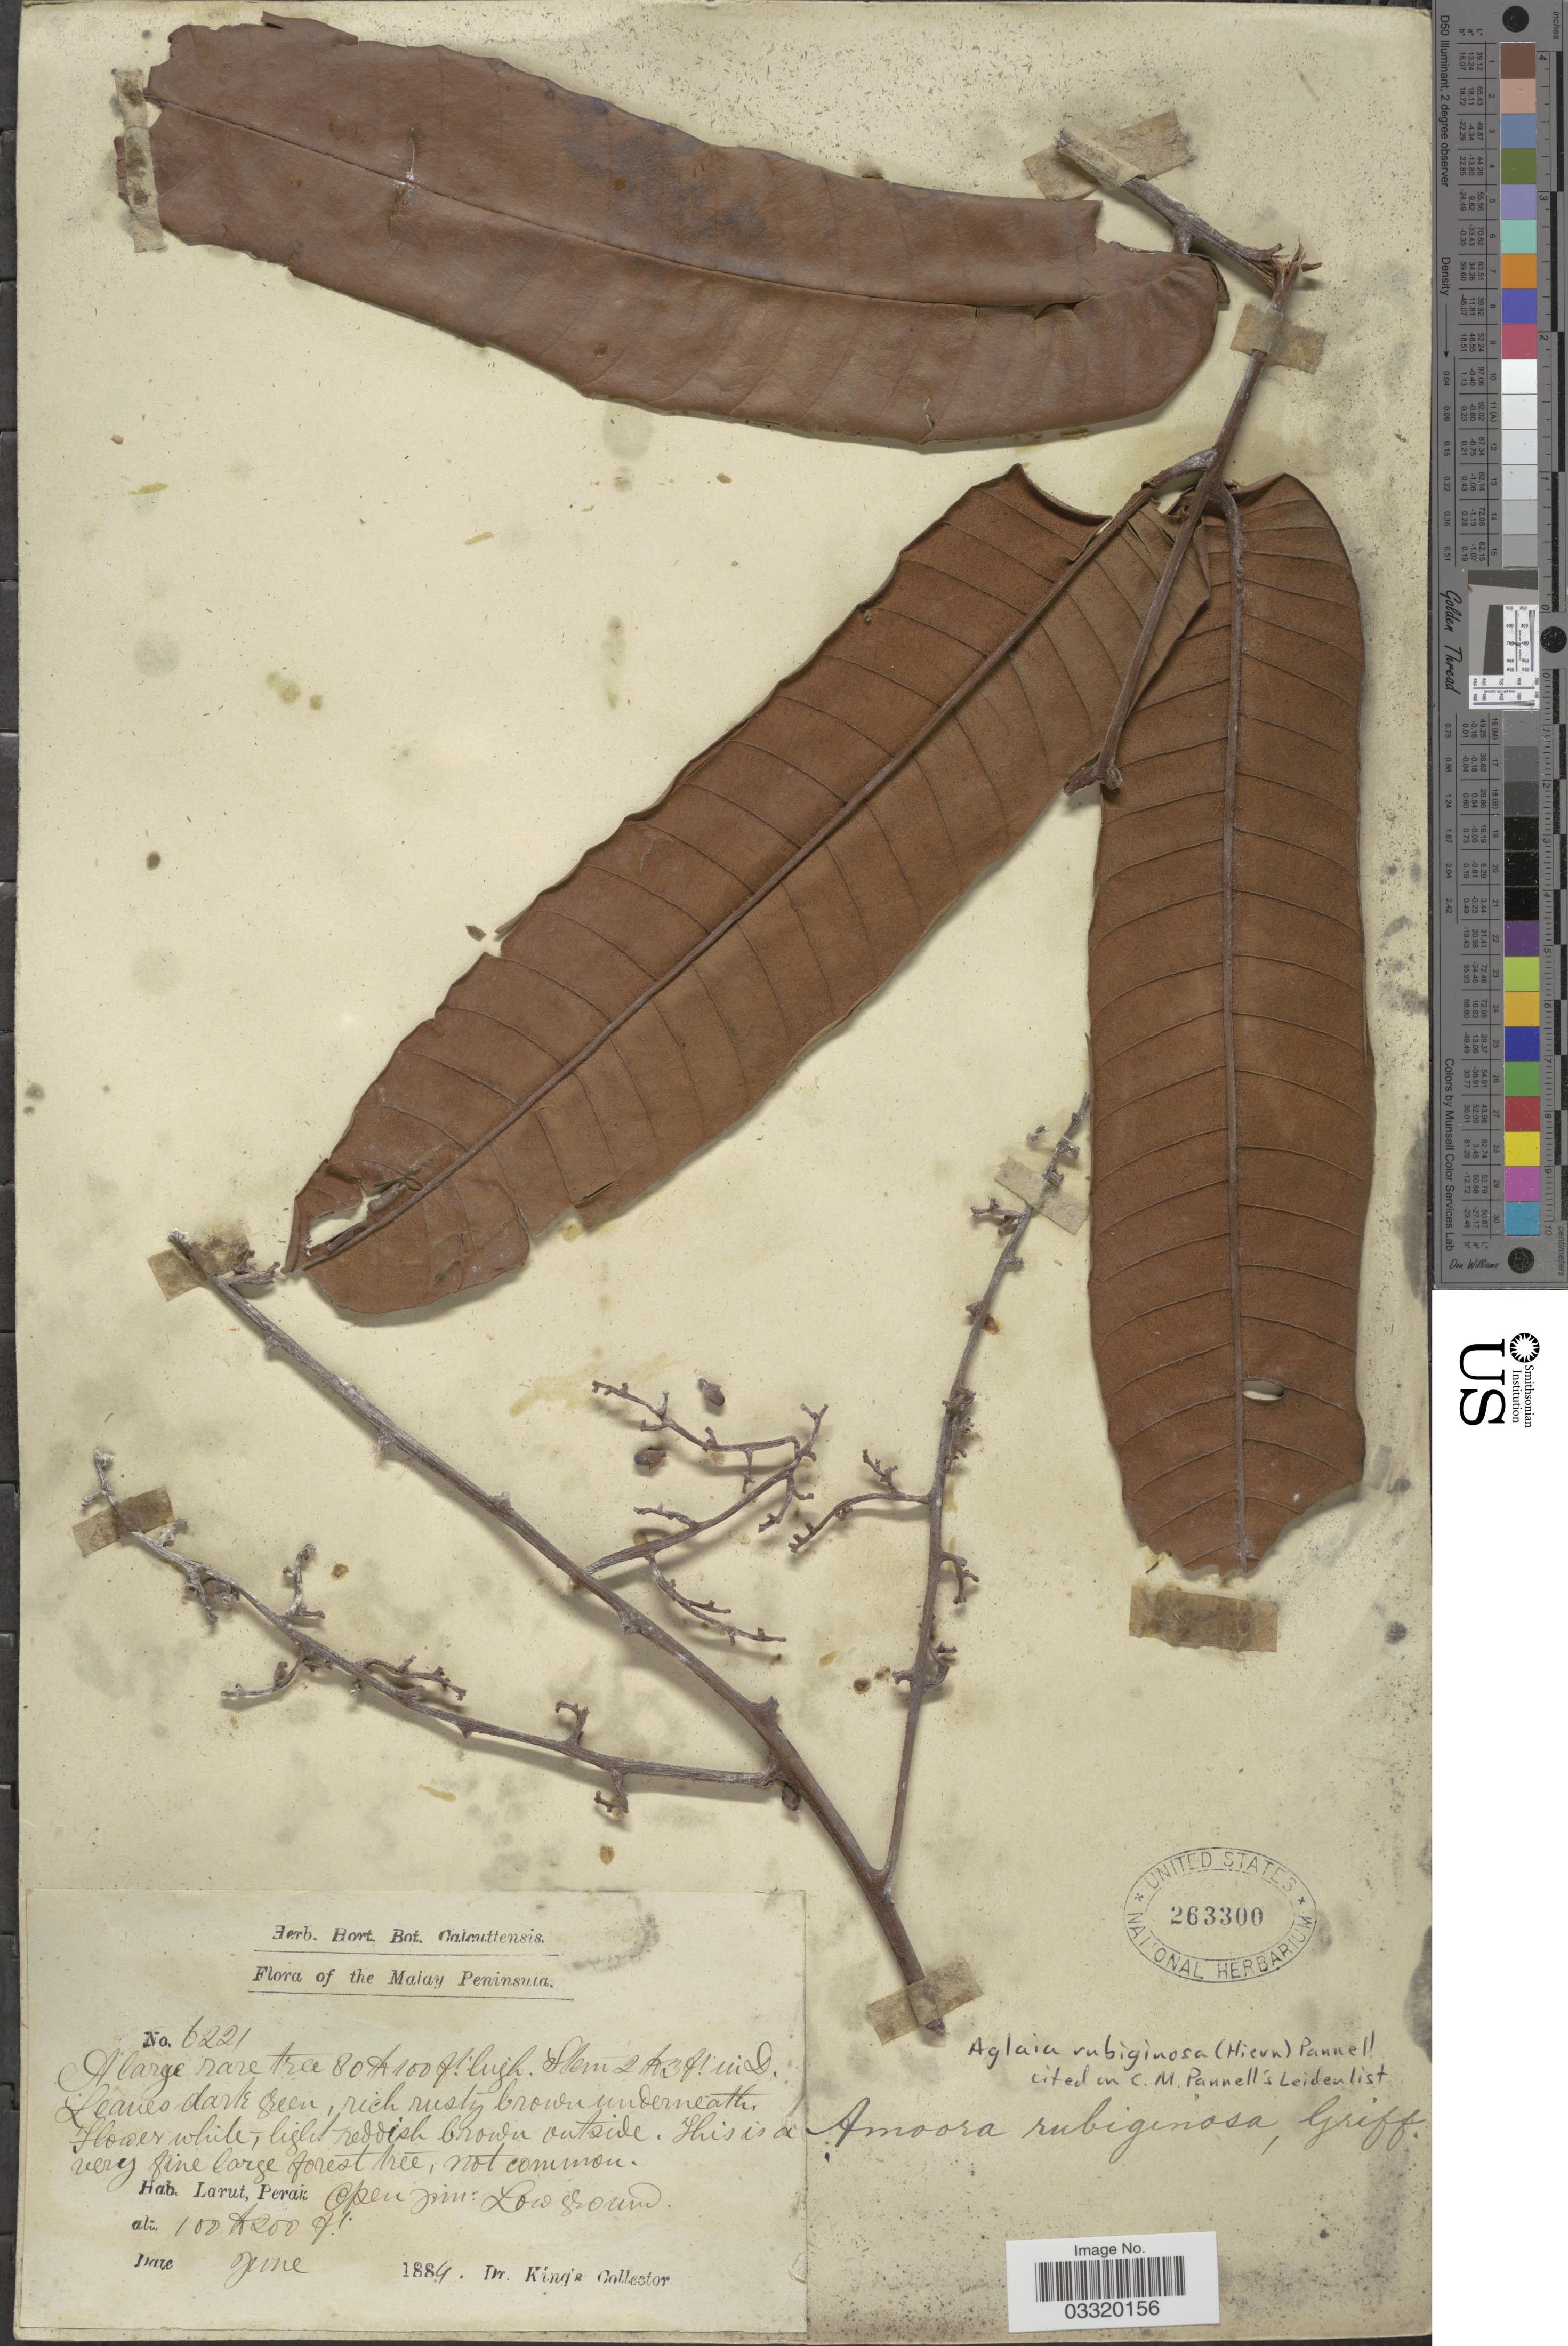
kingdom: Plantae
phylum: Tracheophyta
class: Magnoliopsida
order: Sapindales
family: Meliaceae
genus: Aglaia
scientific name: Aglaia rubiginosa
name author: (Hiern) Pannell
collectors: Dr. King's collector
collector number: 6221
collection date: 1884-06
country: Malaysia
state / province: Perak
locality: Malay Peninsula. Larut, Perak.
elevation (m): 30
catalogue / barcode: US 263300